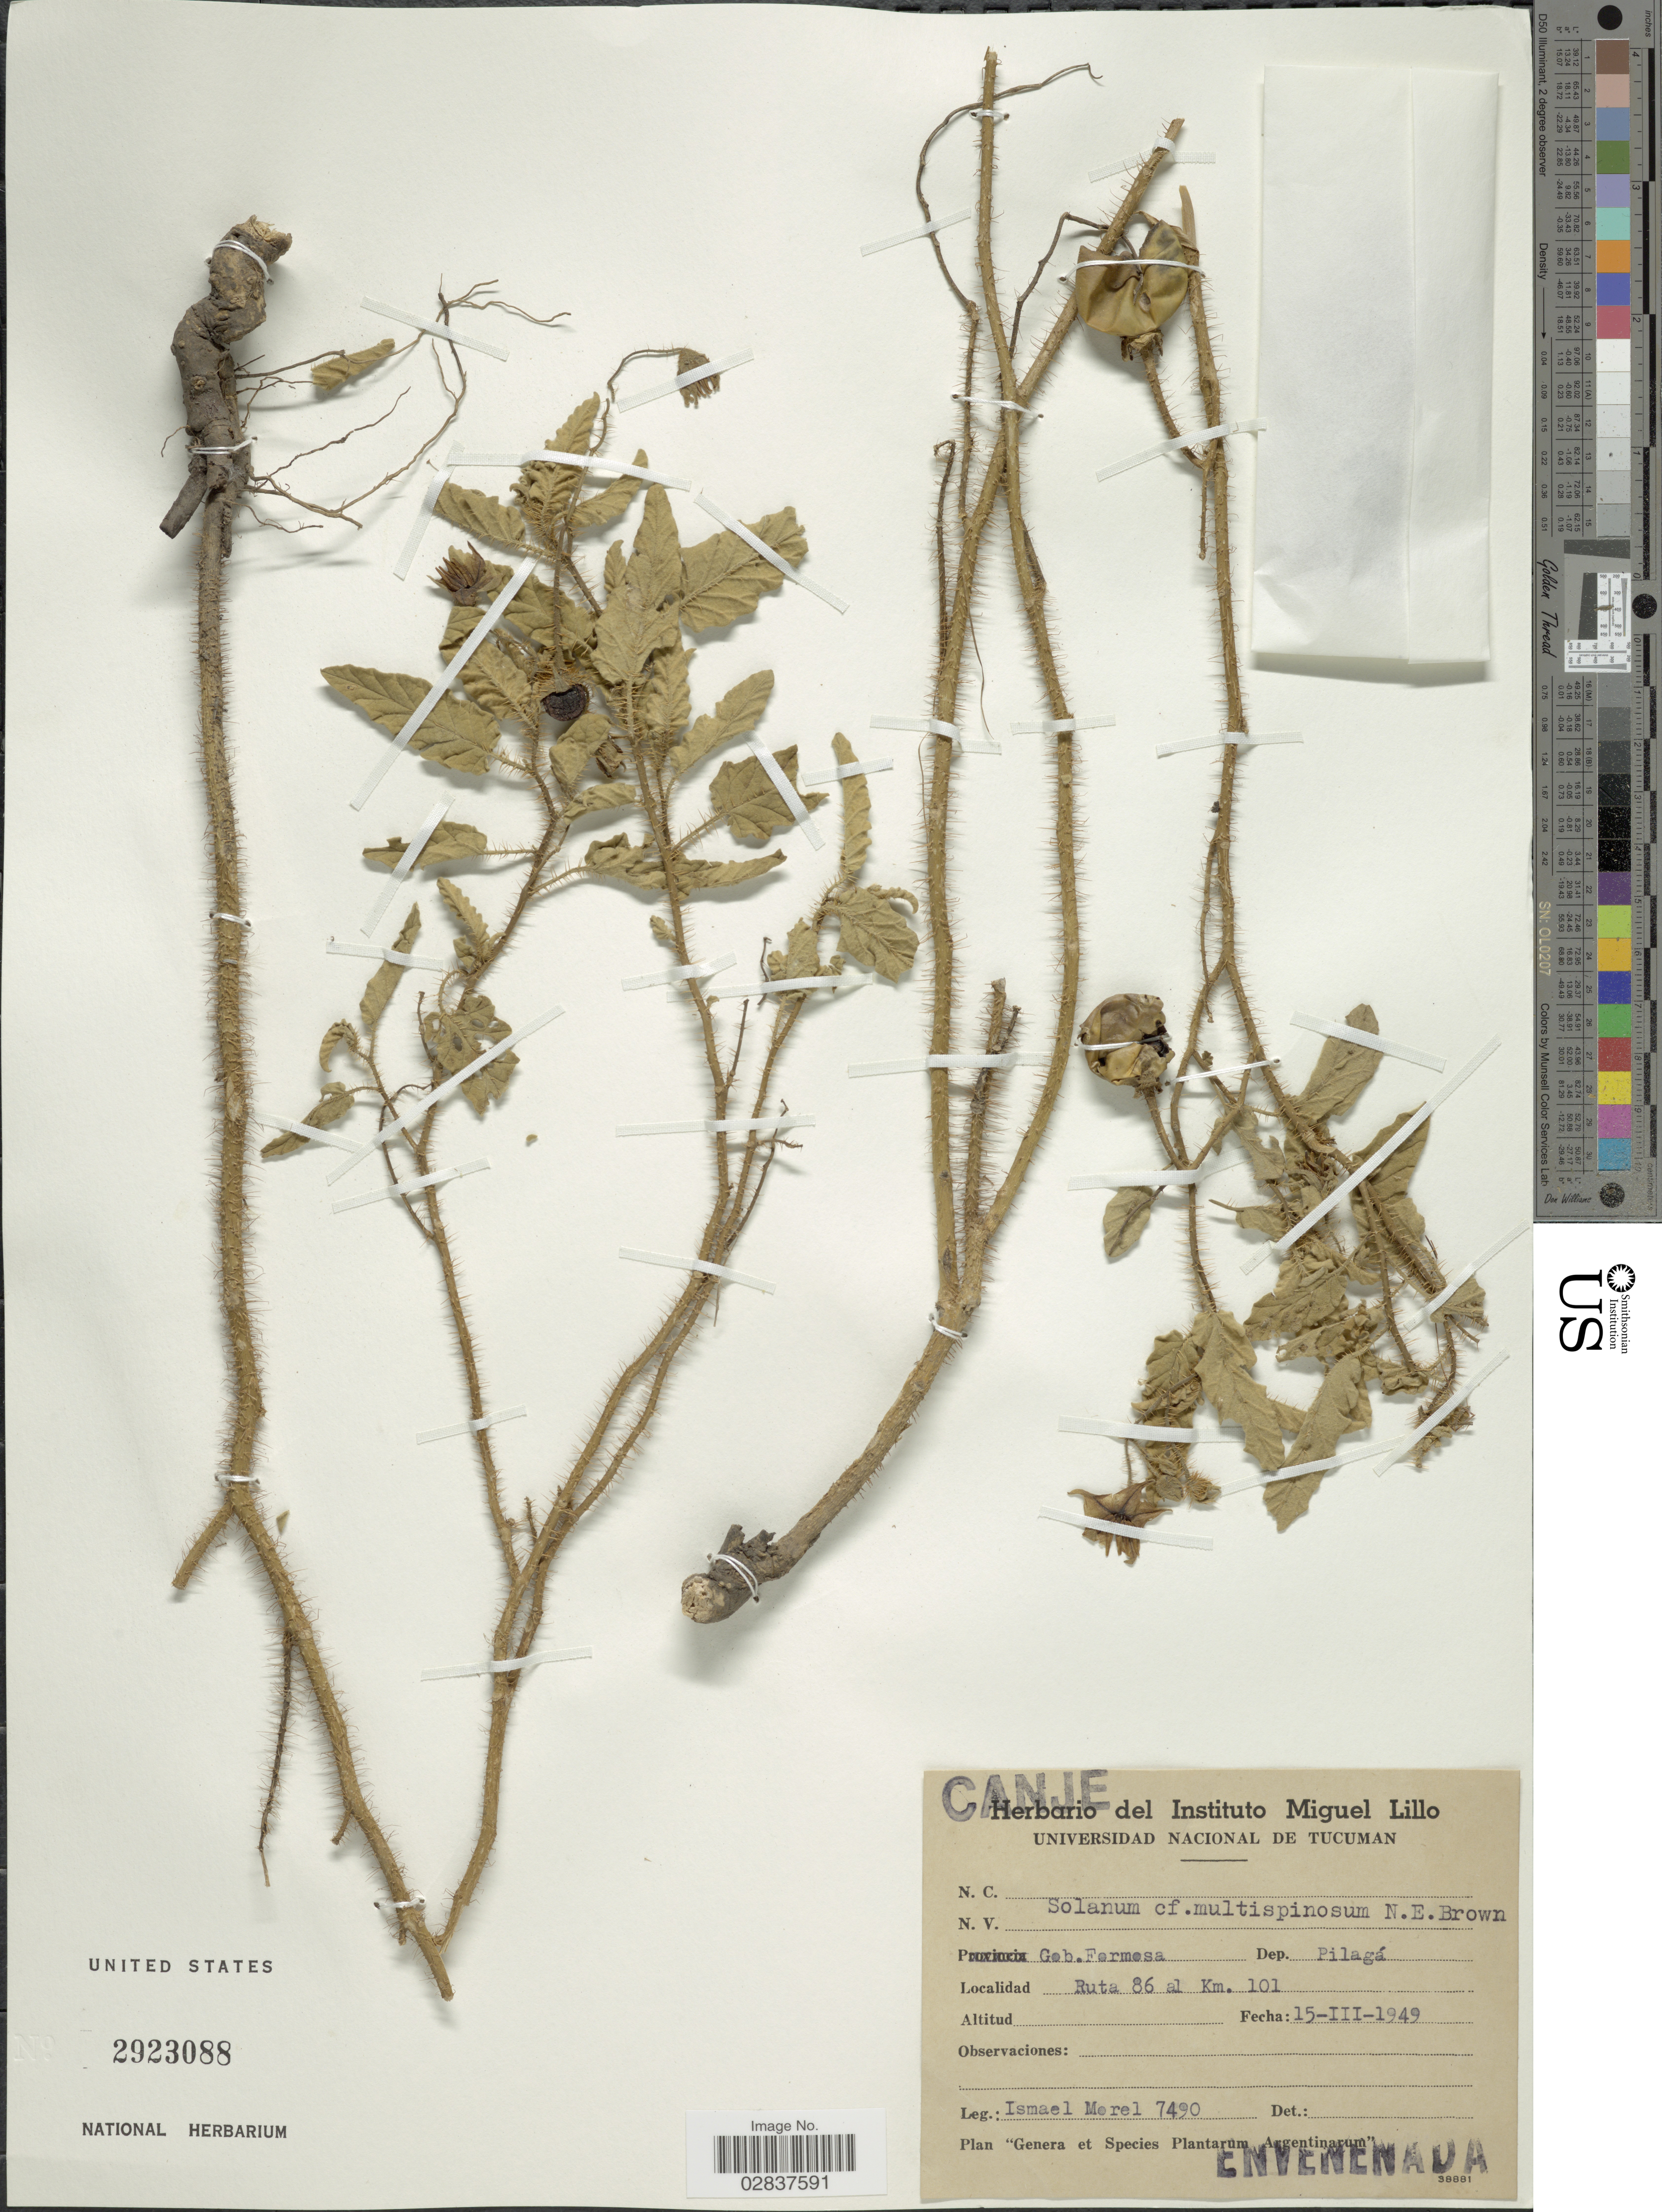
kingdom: Plantae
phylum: Tracheophyta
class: Magnoliopsida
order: Solanales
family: Solanaceae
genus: Solanum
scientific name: Solanum multispinum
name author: N.E. Br.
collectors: I. Morel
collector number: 7490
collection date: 1949-03-15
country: Argentina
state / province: Formosa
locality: Gob. Formosa, Dep. Pilagá, Ruta 86 al Km. 101.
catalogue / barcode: US 2923088